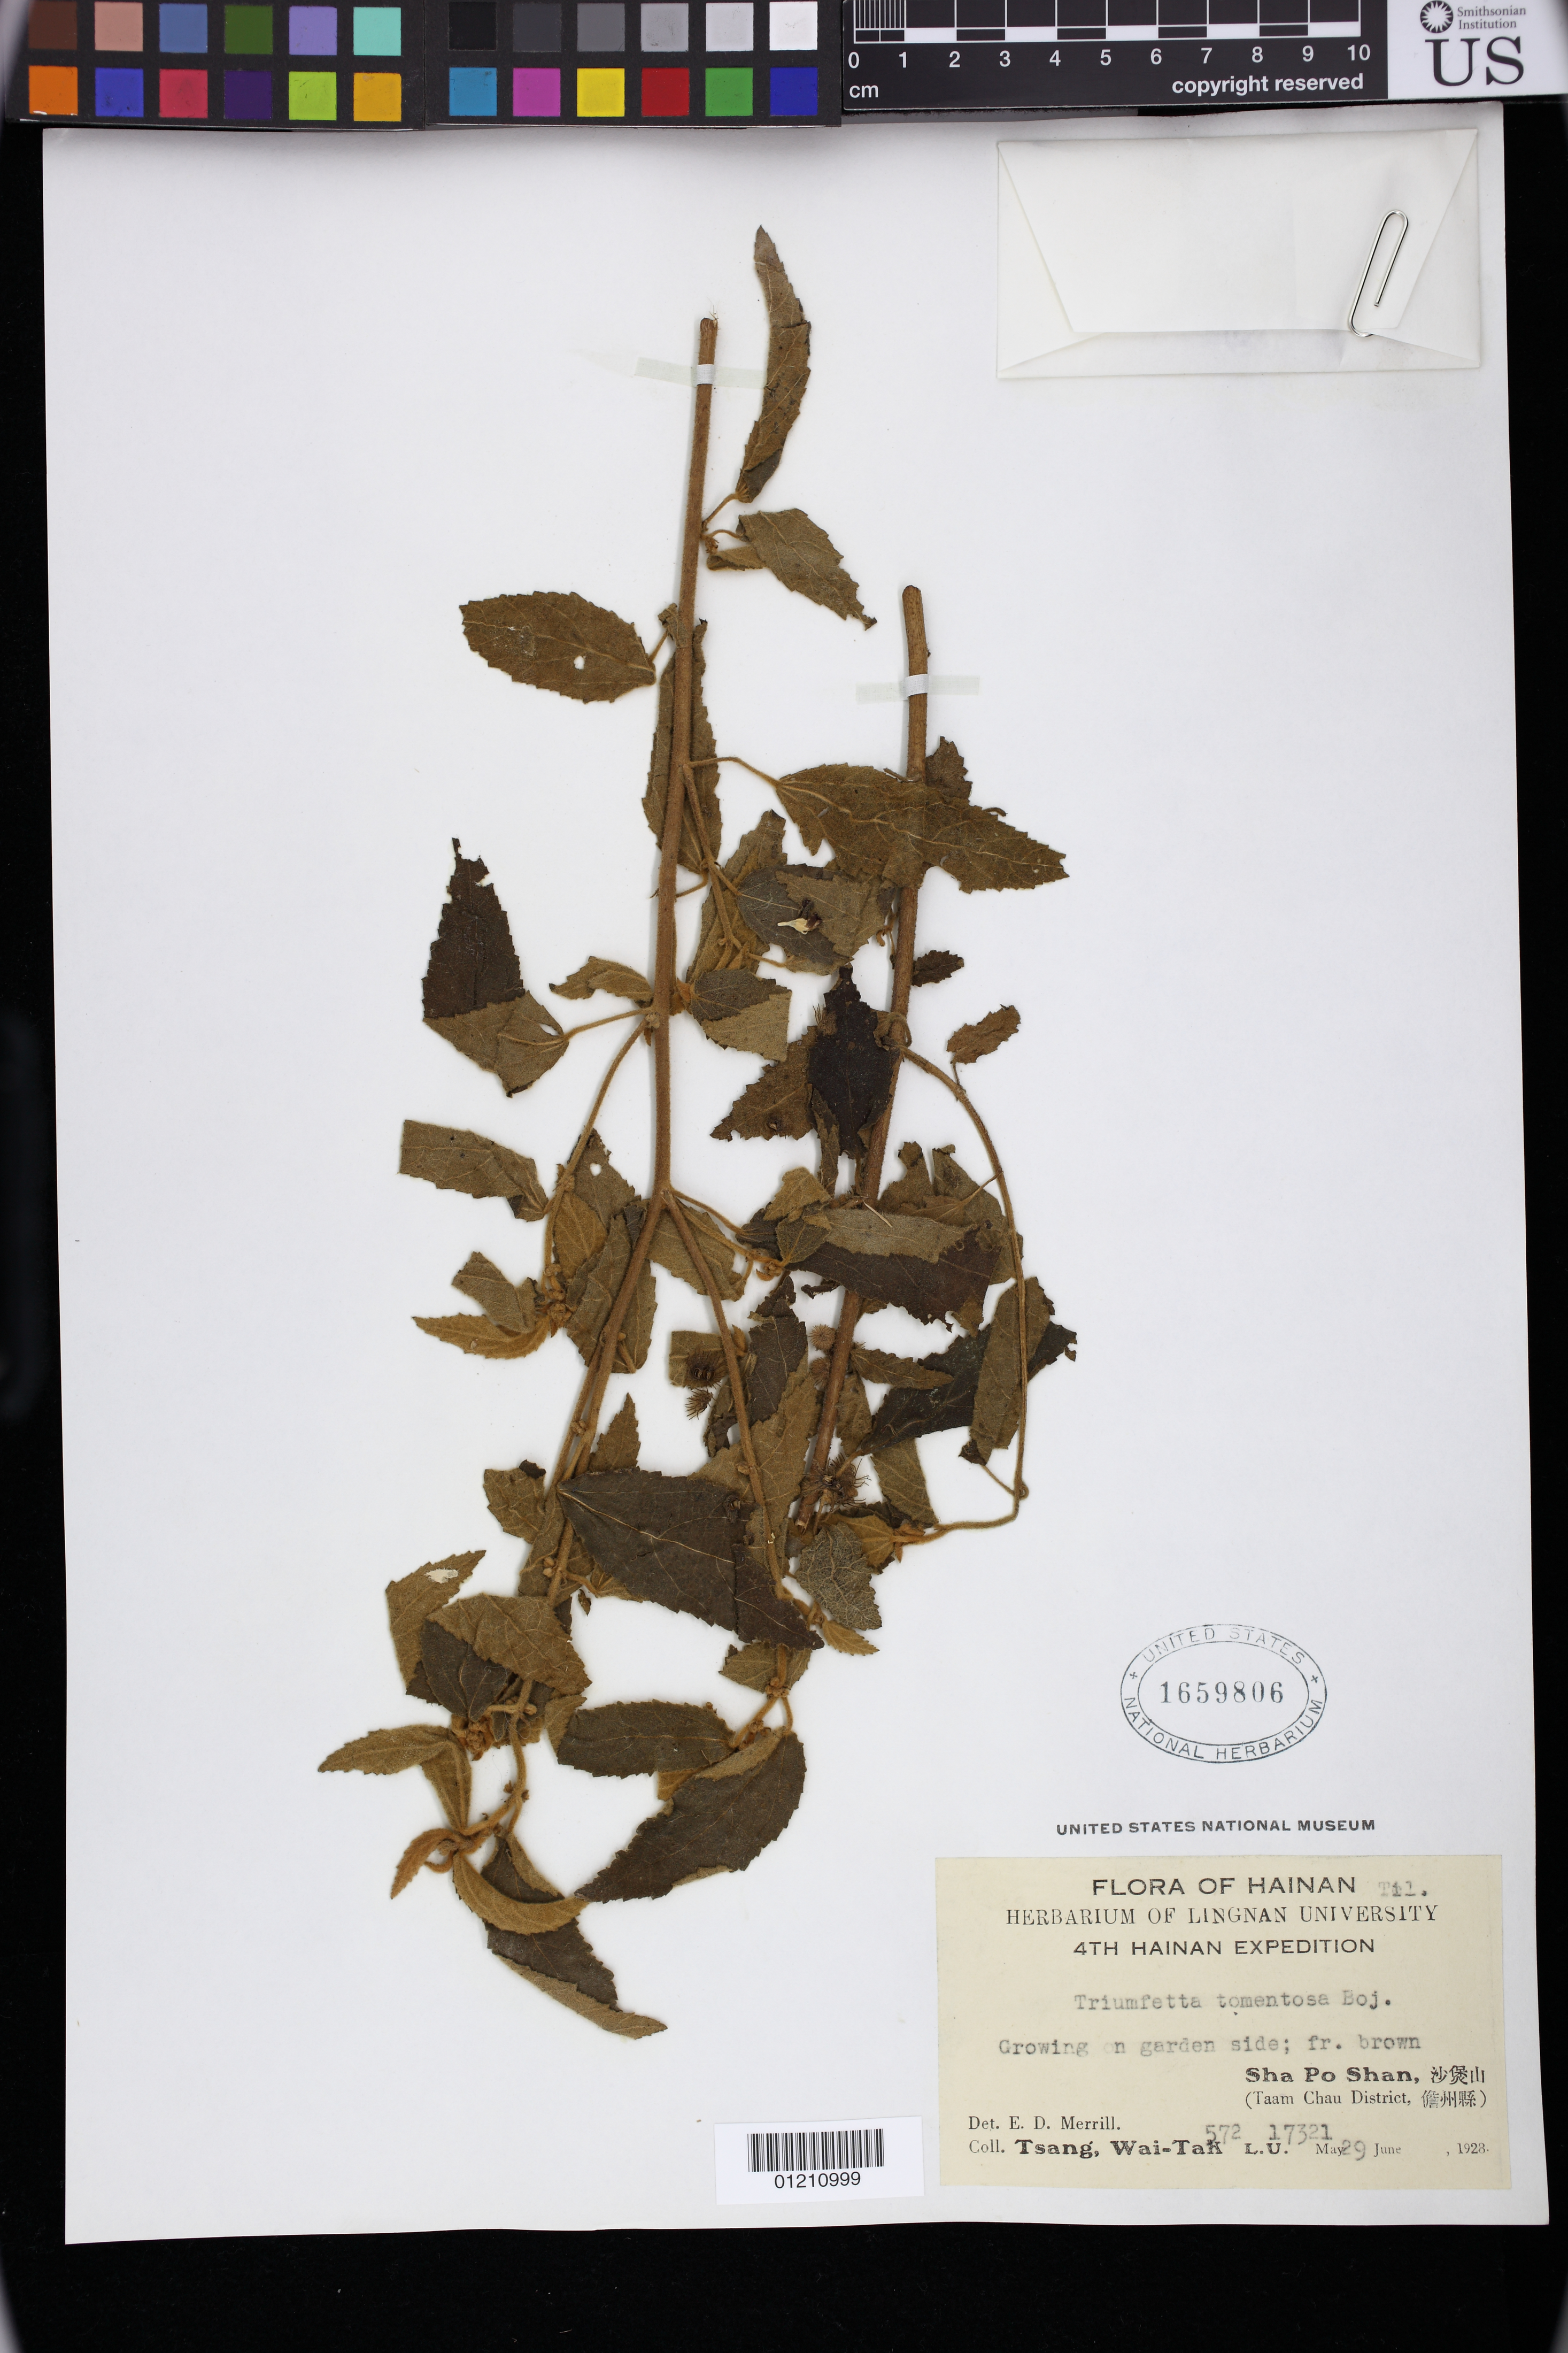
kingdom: Plantae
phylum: Tracheophyta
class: Magnoliopsida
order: Malvales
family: Malvaceae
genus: Triumfetta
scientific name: Triumfetta tomentosa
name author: Bojer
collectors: W. T. Tsang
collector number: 572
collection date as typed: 29 May 1928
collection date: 1928-05-29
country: China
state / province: Hainan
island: Hainan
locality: Sha Po Shan, Taam Chau District.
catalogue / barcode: US 1659806